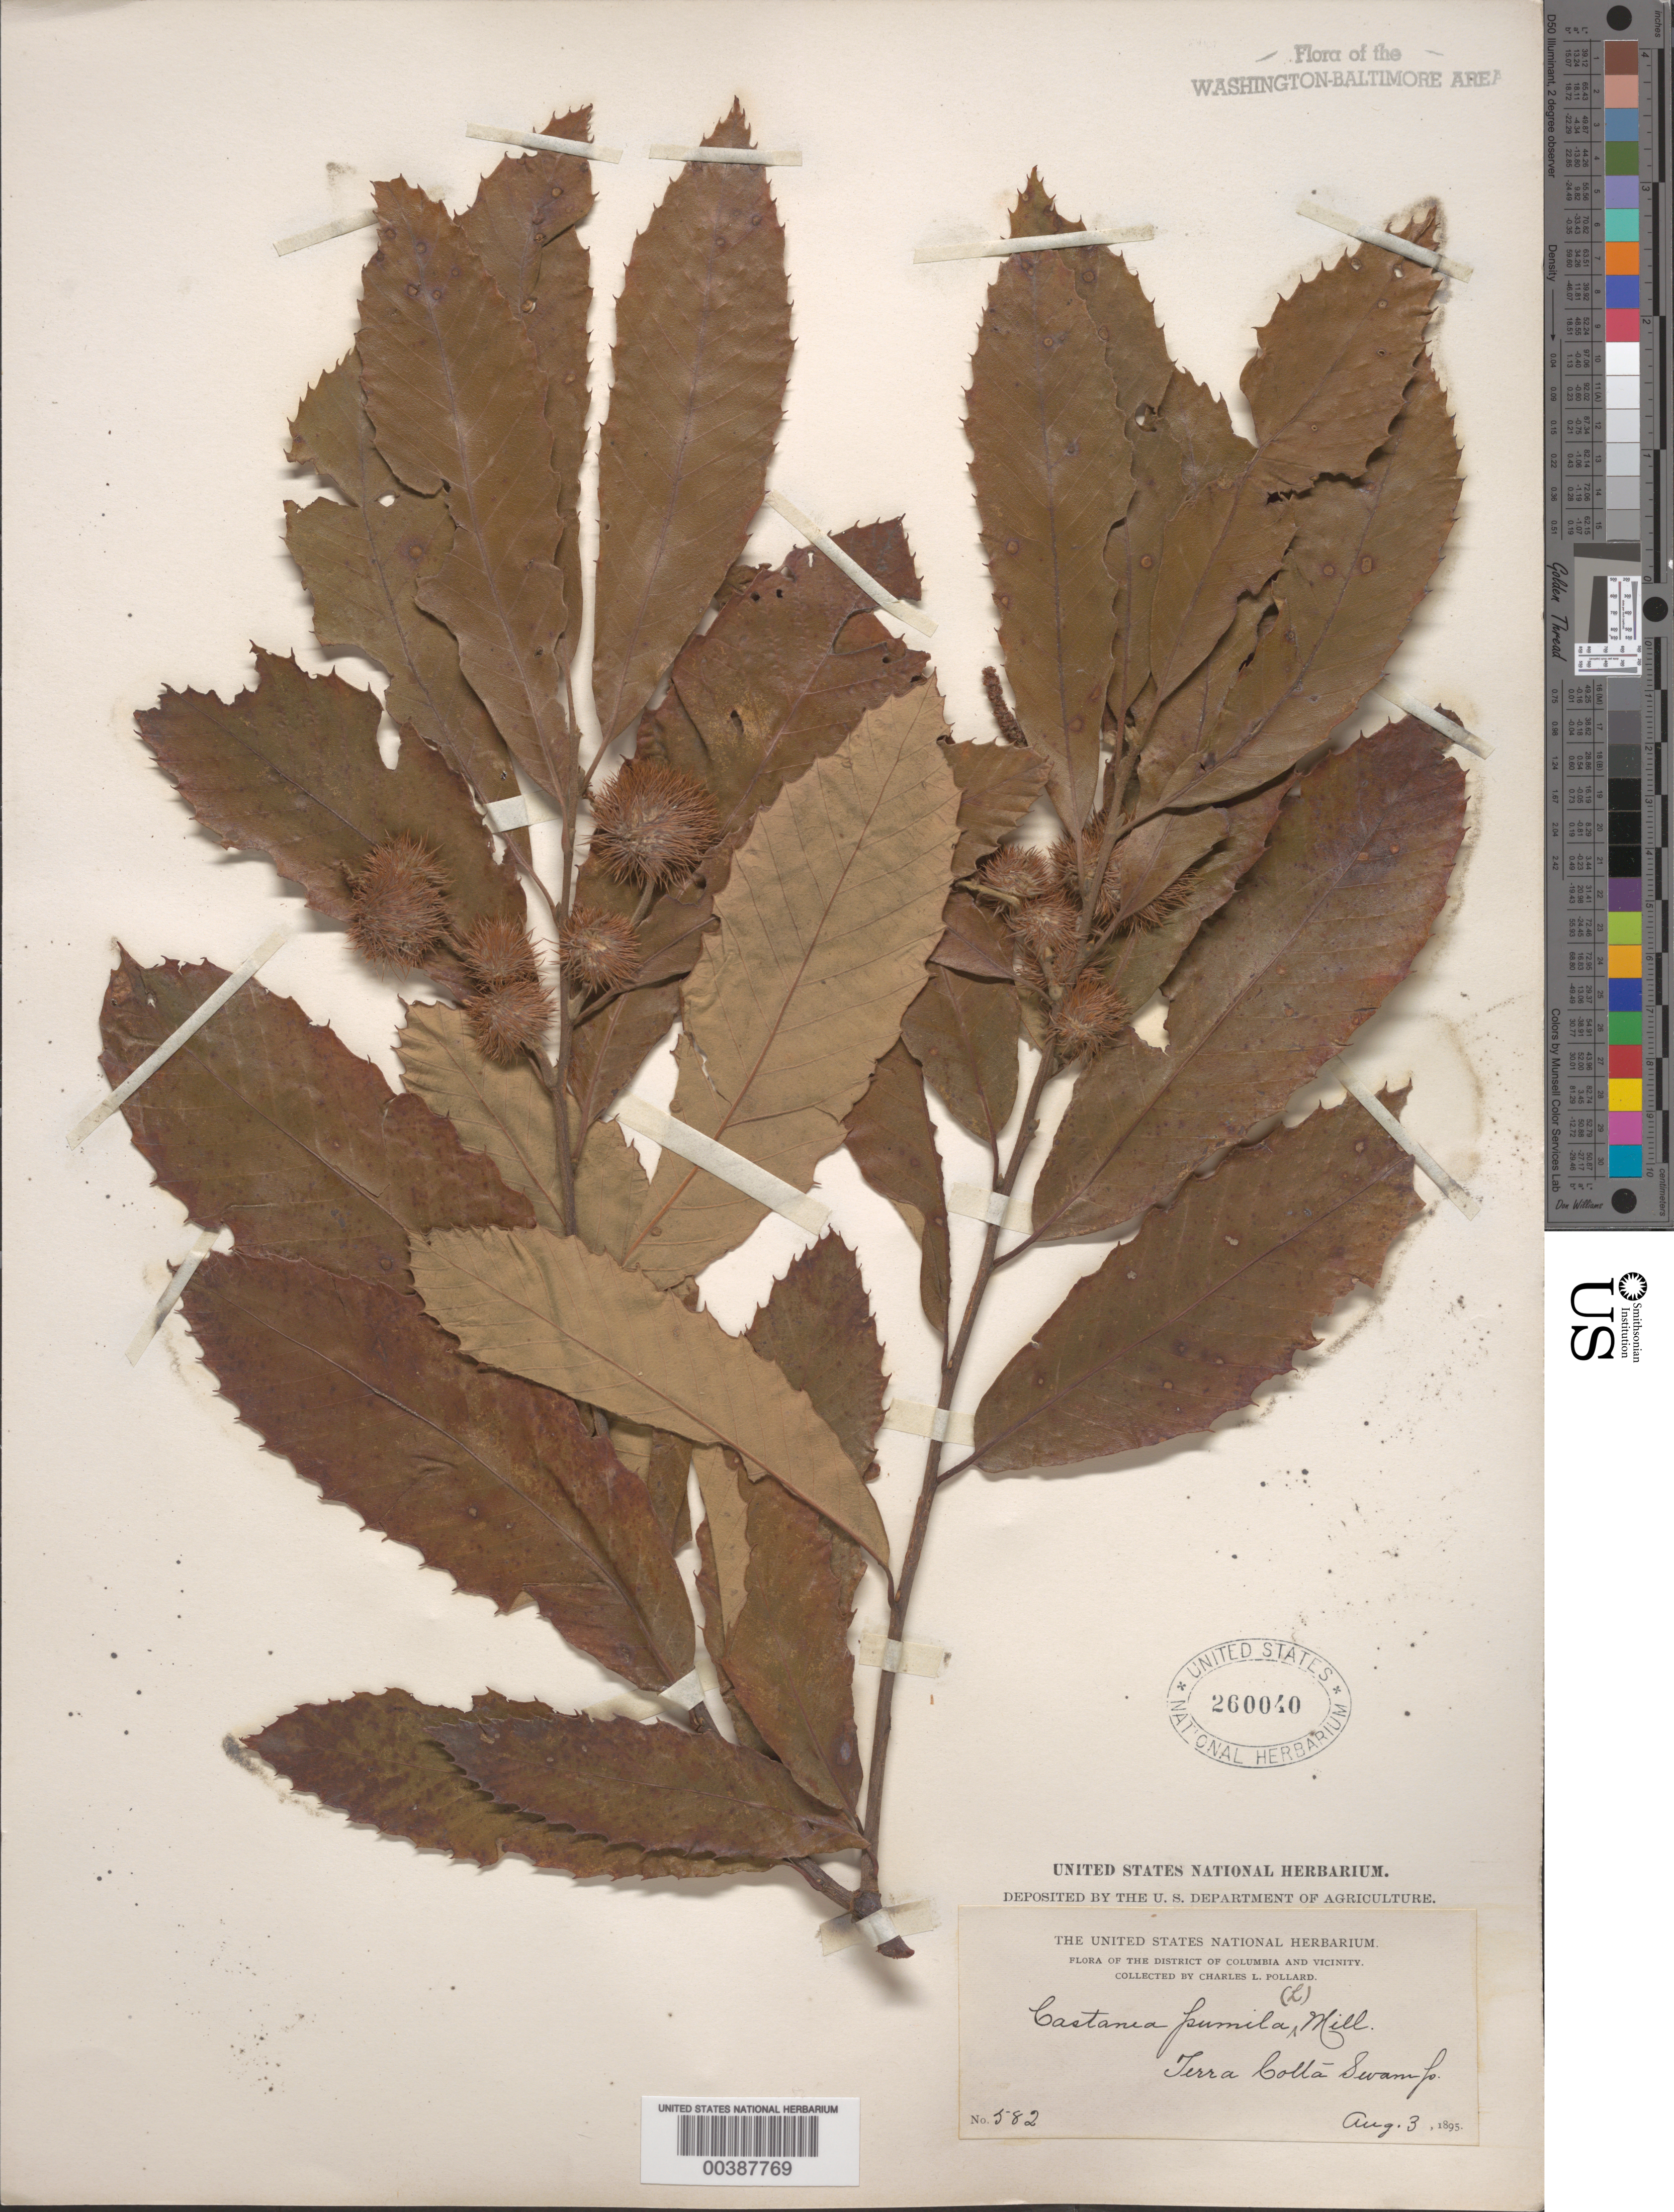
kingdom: Plantae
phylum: Tracheophyta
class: Magnoliopsida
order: Fagales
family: Fagaceae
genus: Castanea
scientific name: Castanea pumila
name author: (L.) Mill.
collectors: C. L. Pollard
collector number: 582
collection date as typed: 03 Aug 1895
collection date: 1895-08-03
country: United States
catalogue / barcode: US 260040